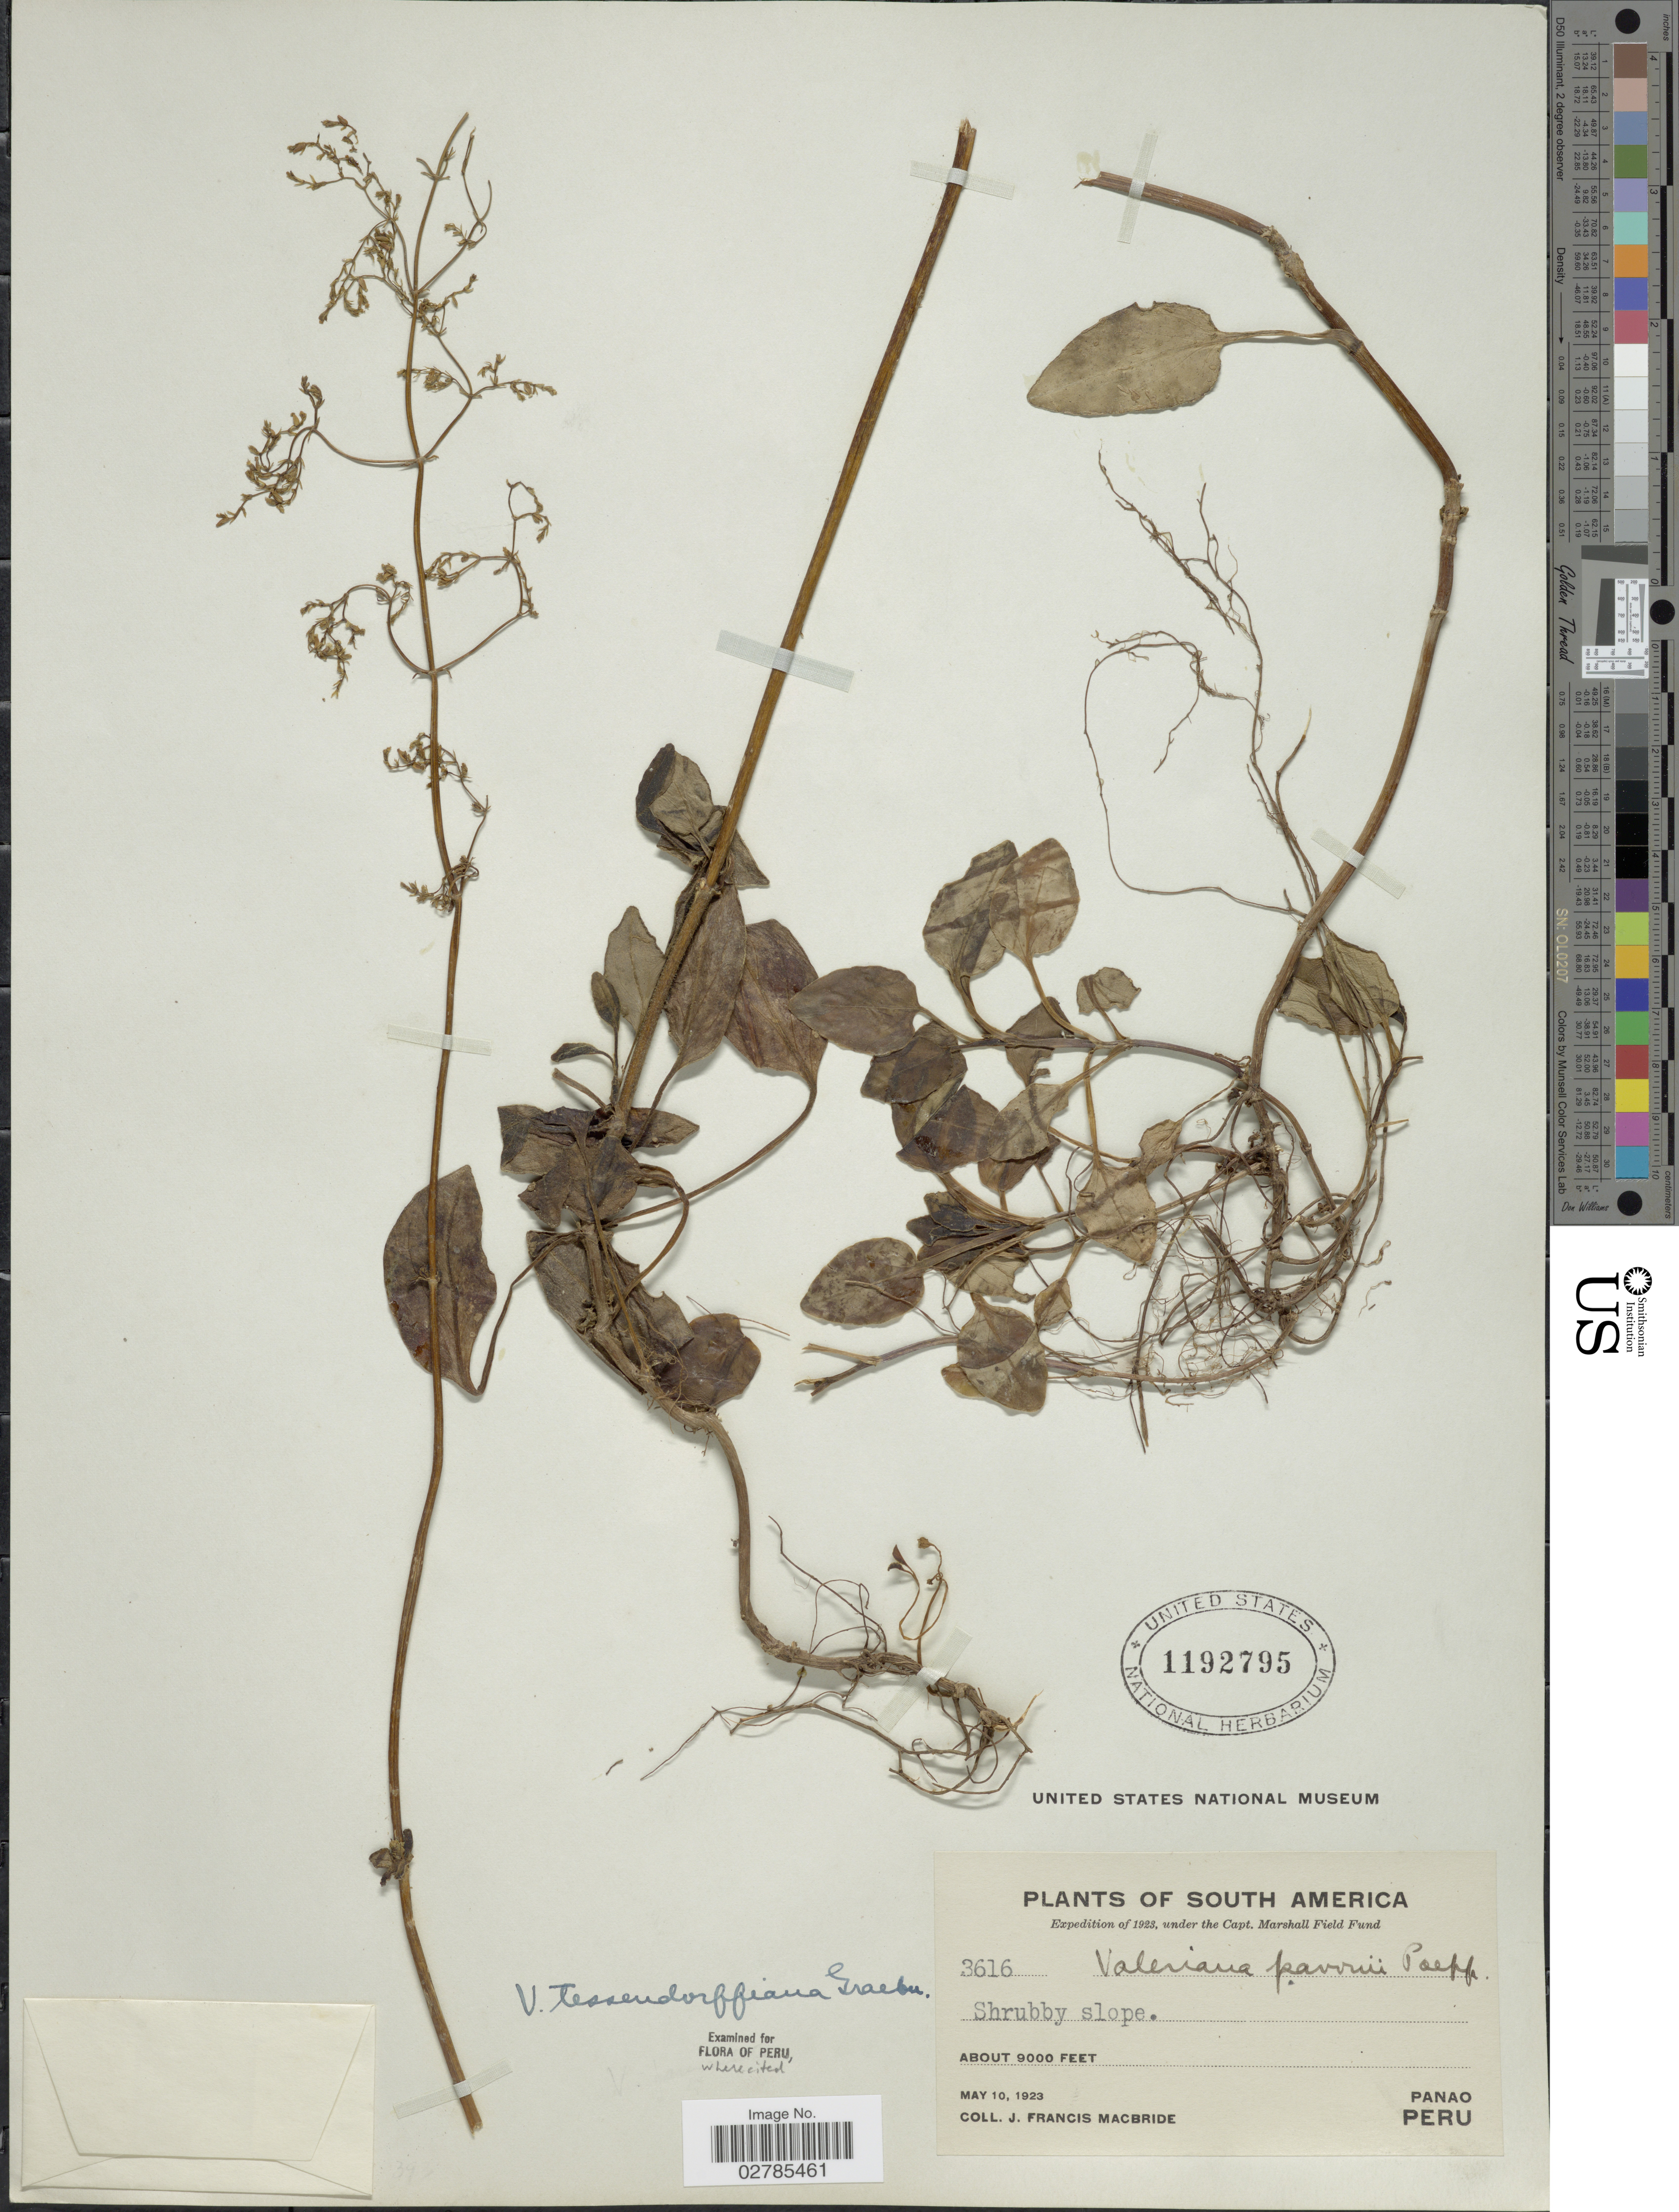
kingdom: Plantae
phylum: Tracheophyta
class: Magnoliopsida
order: Dipsacales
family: Caprifoliaceae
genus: Valeriana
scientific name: Valeriana tessendorffiana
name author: Graebn.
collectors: J. F. Macbride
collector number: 3616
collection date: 1923-05-10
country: Peru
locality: Panao.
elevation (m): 2743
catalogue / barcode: US 1192795